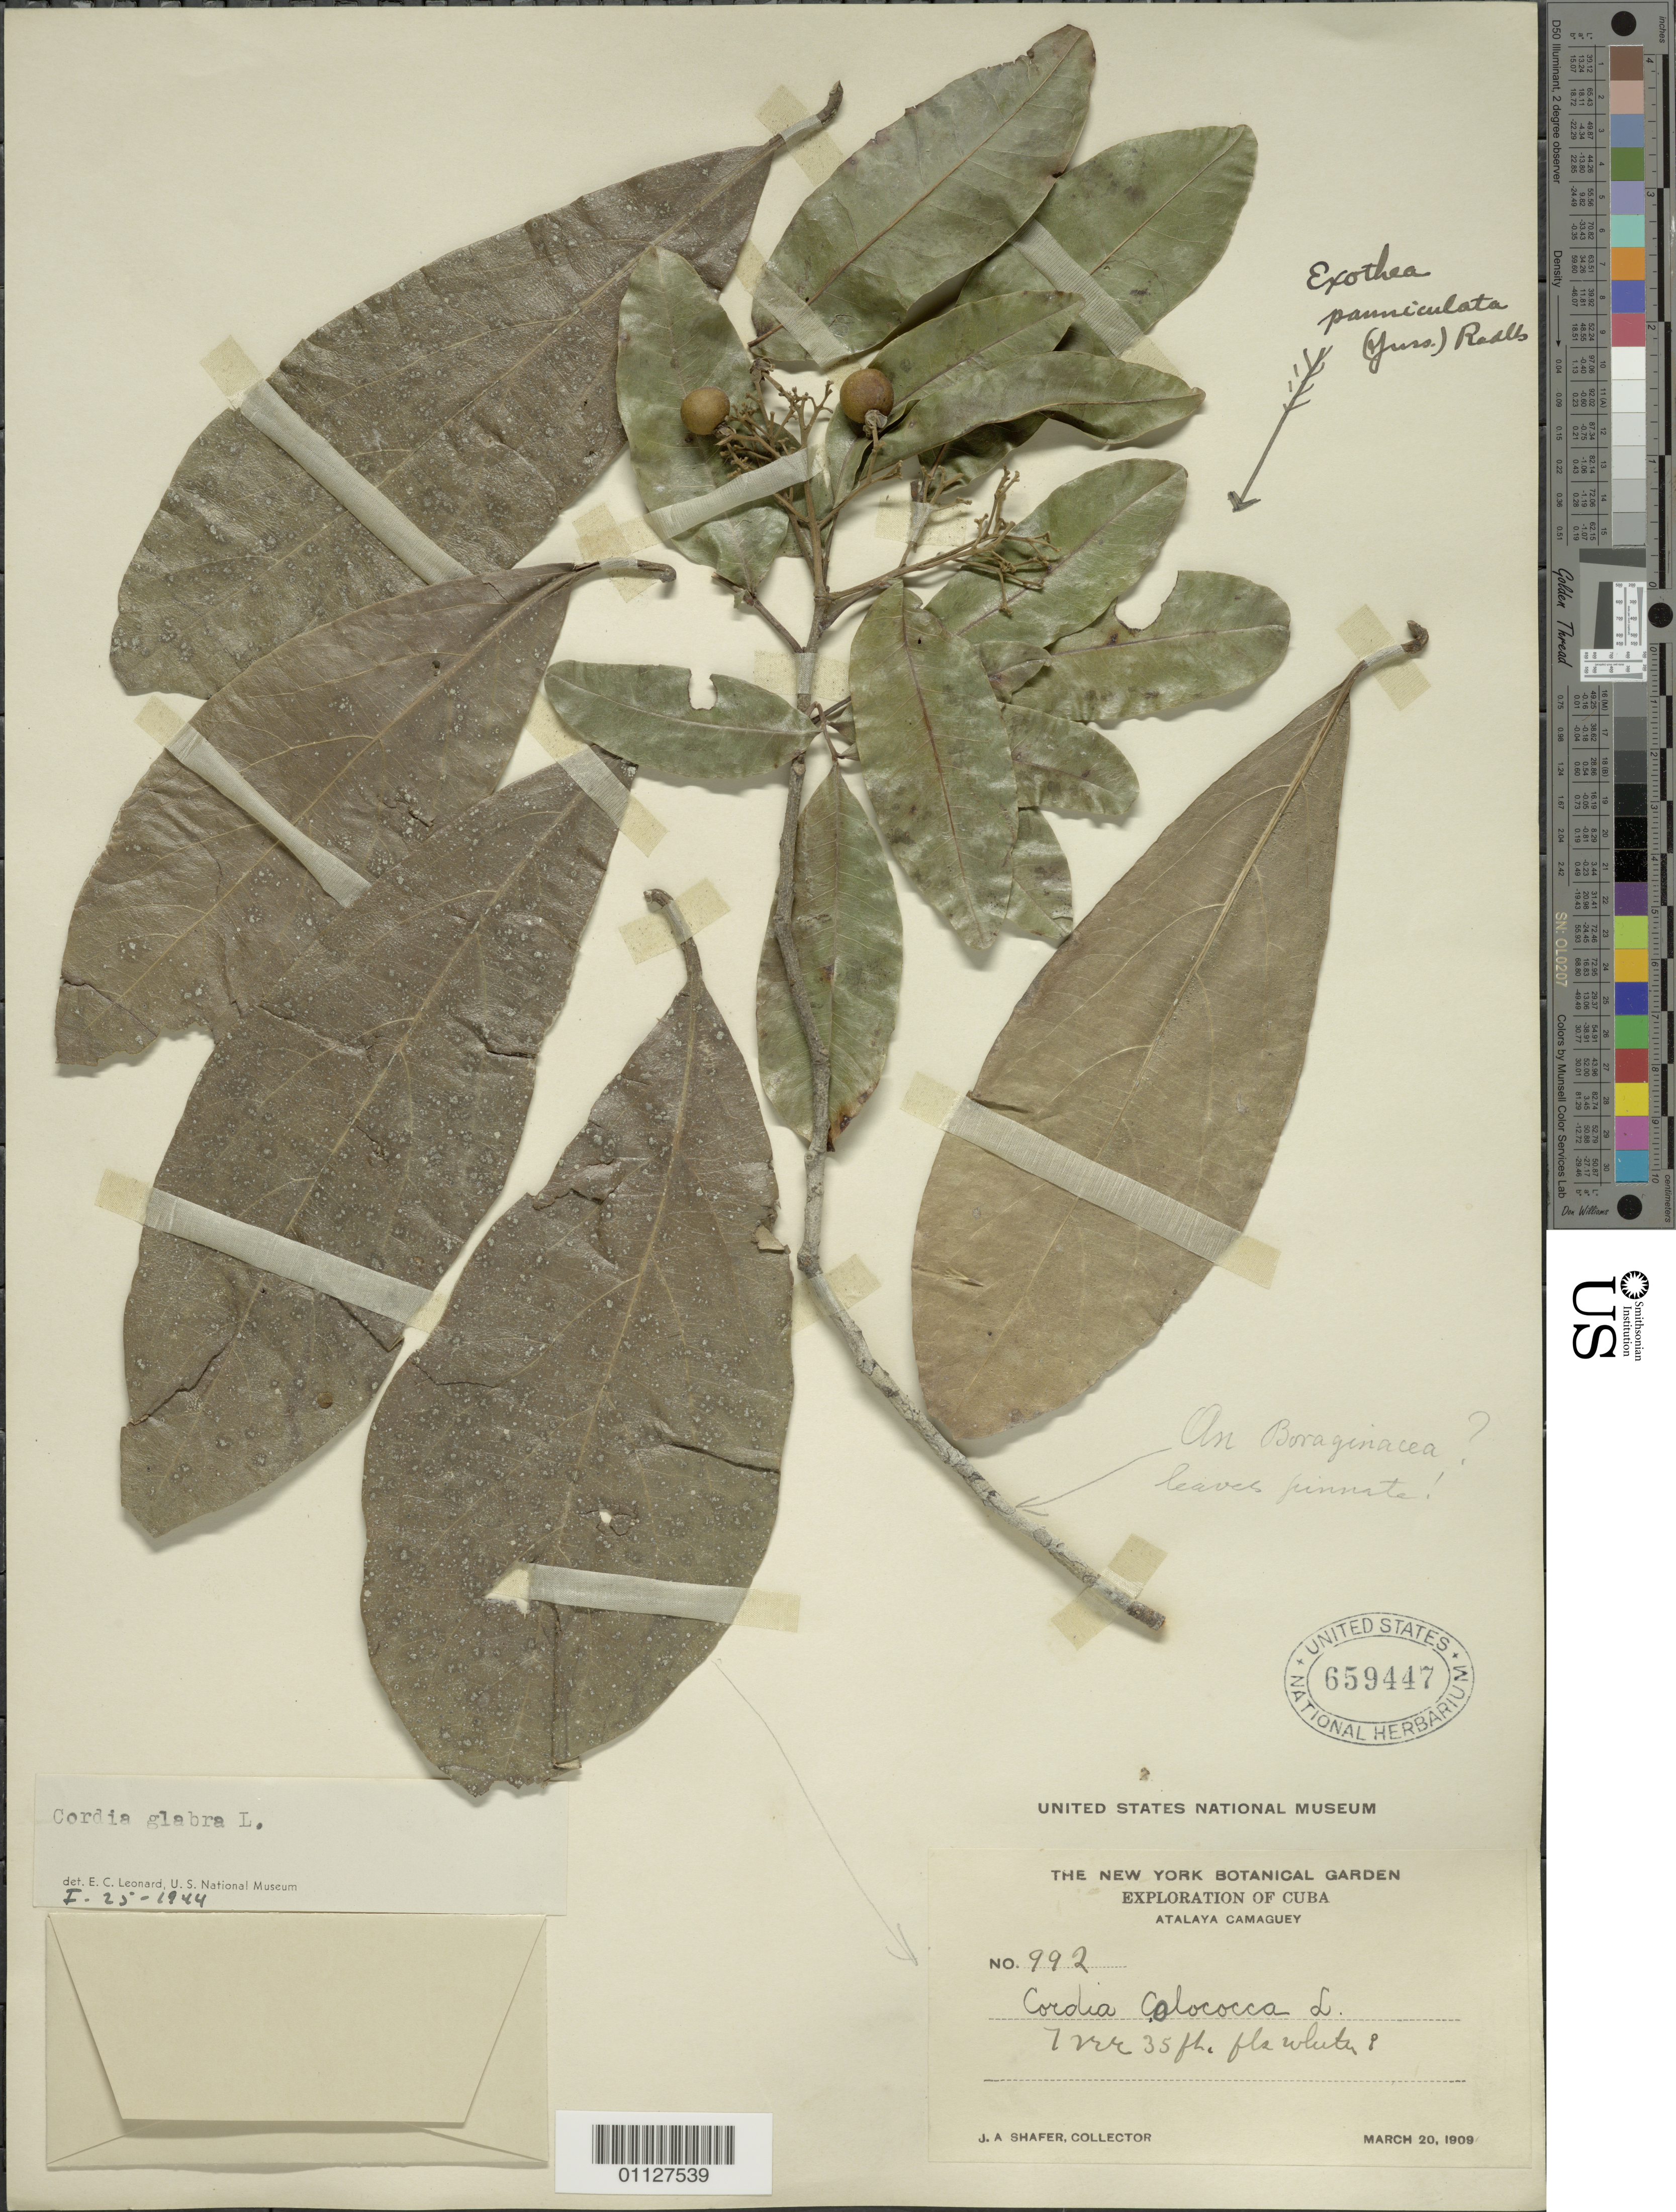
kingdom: Plantae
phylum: Tracheophyta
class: Magnoliopsida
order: Boraginales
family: Cordiaceae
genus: Cordia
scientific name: Cordia collococca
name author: L.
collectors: J. A. Shafer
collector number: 992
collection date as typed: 20 Mar 1909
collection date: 1909-03-20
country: Cuba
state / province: Camagüey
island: Cuba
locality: Atalaya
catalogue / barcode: US 659447